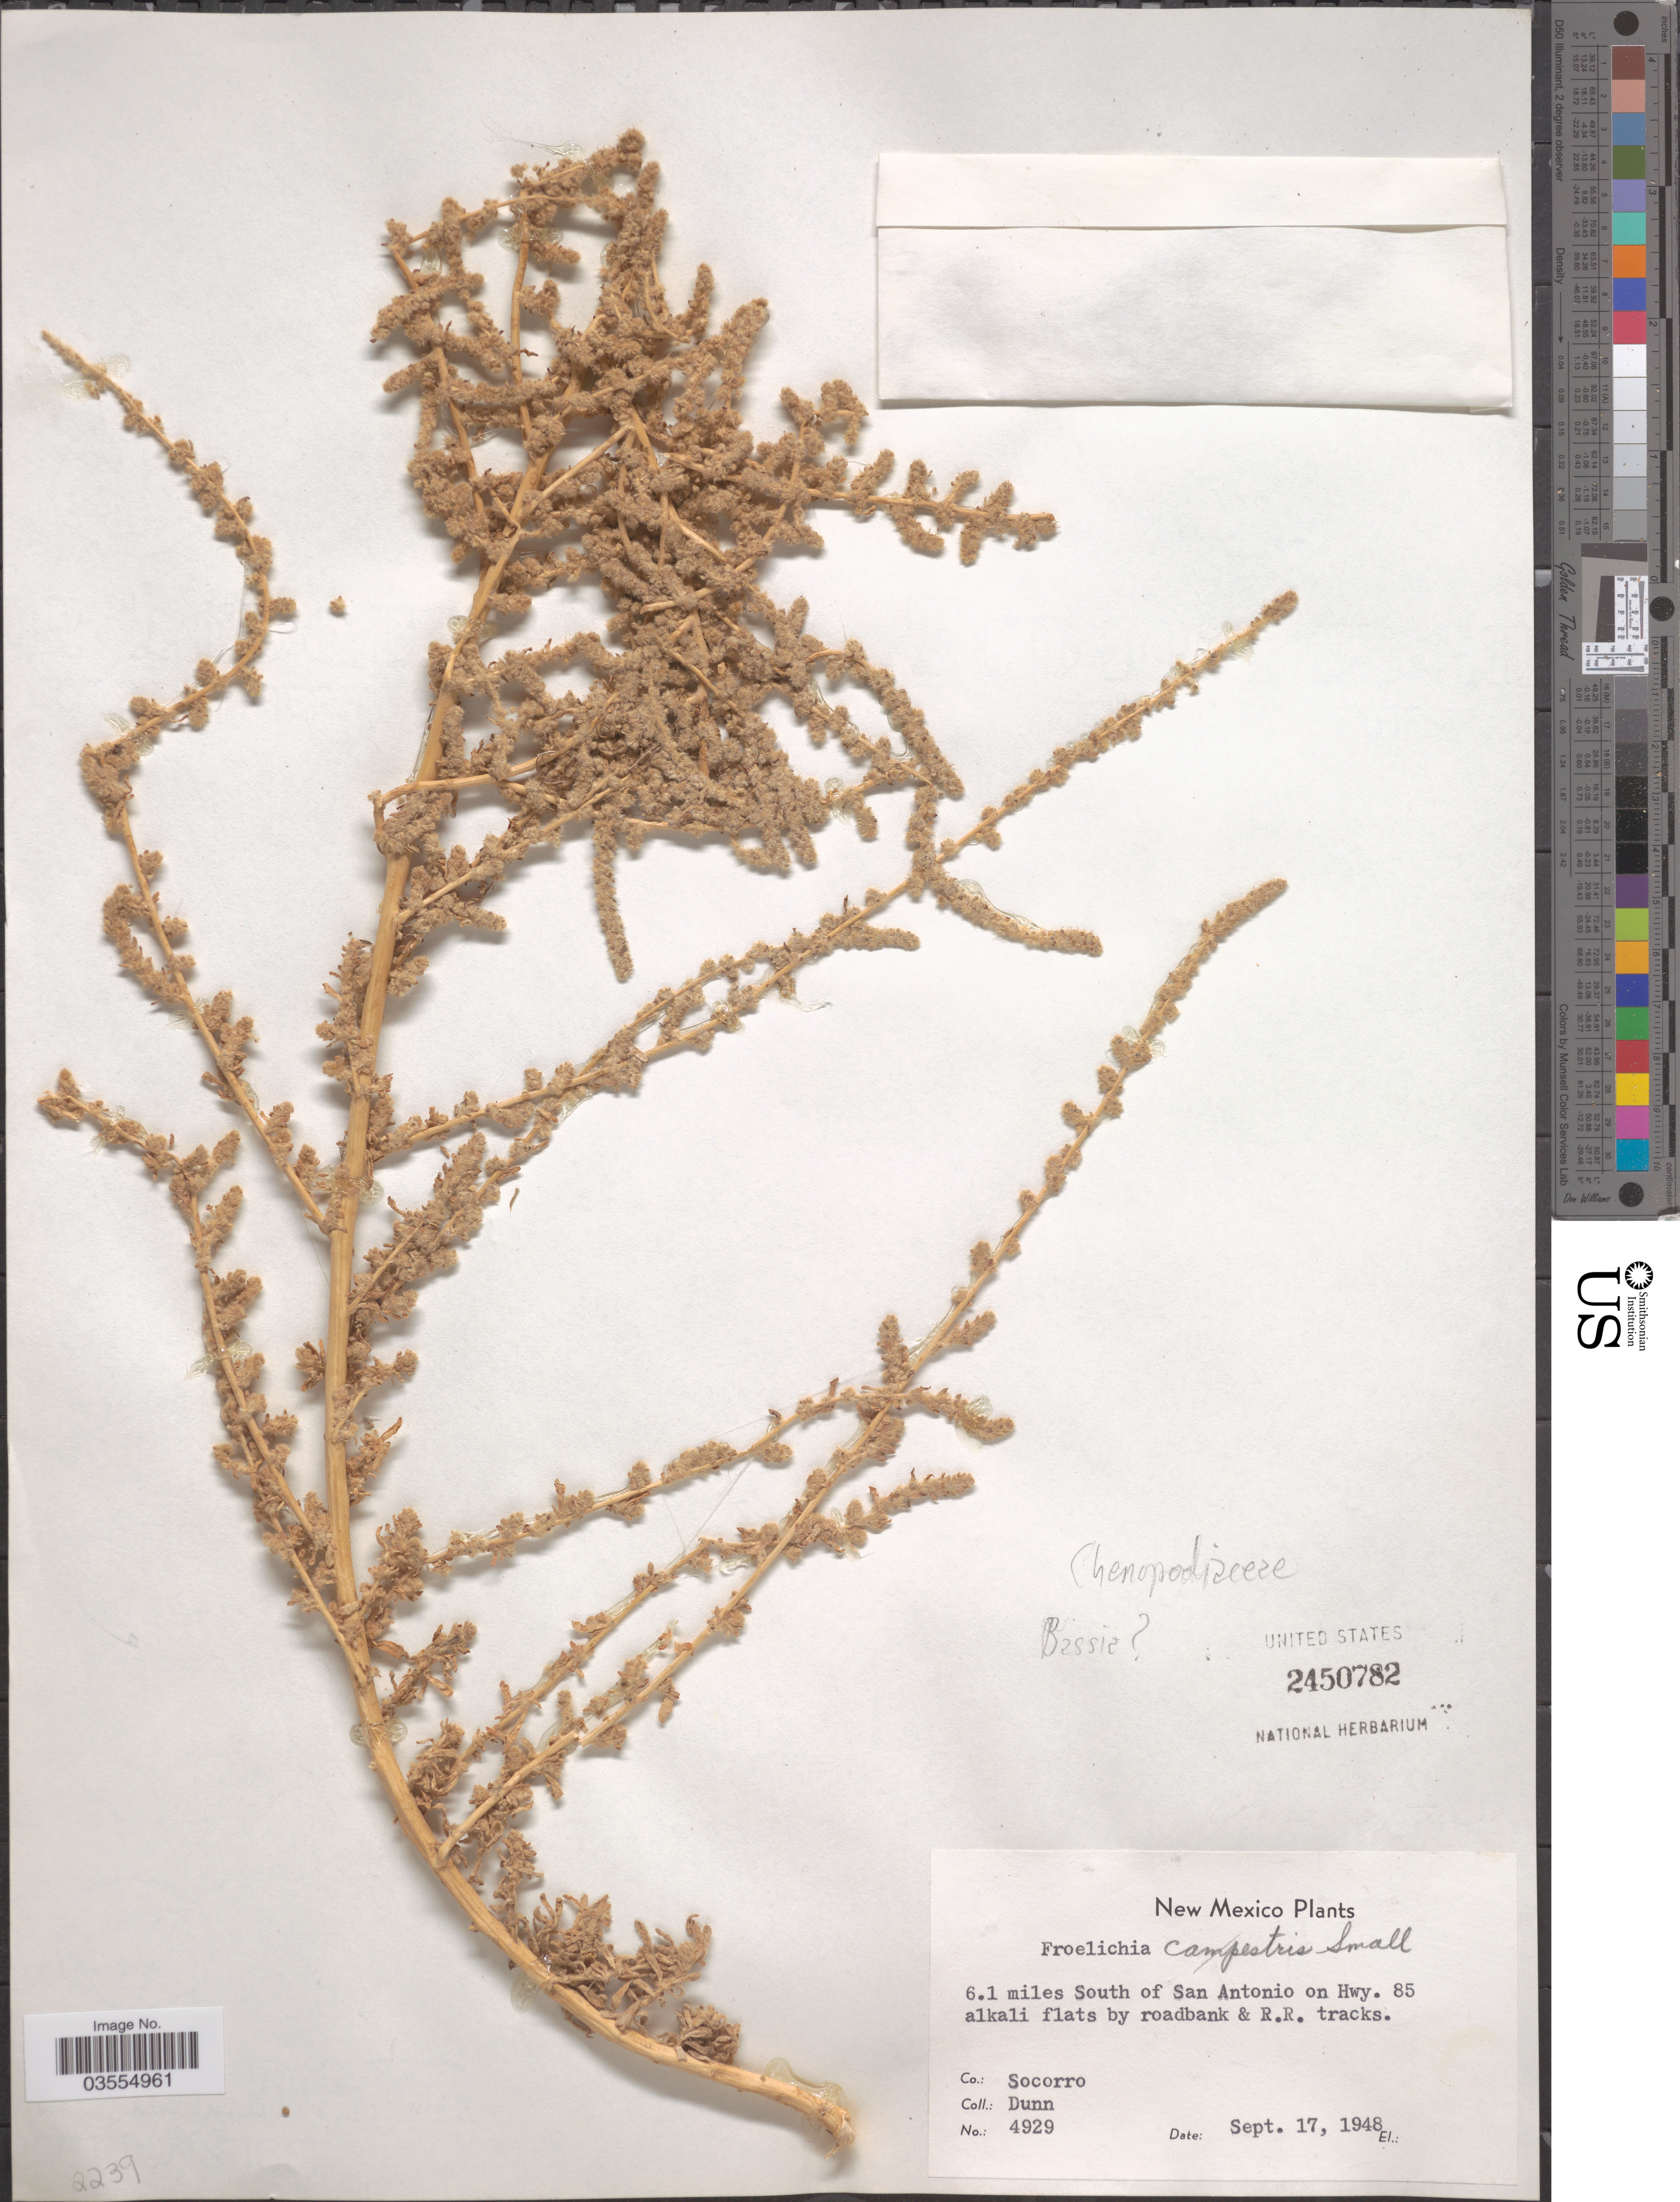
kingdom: Plantae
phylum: Tracheophyta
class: Magnoliopsida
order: Caryophyllales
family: Amaranthaceae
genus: Bassia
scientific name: Bassia hyssopifolia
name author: (Pall.) Kuntze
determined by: Strong, Mark T., (BOT), Smithsonian Institution - National Museum of Natural History (UNITED STATES)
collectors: Dunn, --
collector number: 4929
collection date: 1948-09-17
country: United States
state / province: New Mexico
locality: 6.1 miles South of San Antonio on Hwy. 85 alkali flats by roadbank & R.R. tracks. Co.: Socorro.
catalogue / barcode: US 2450782